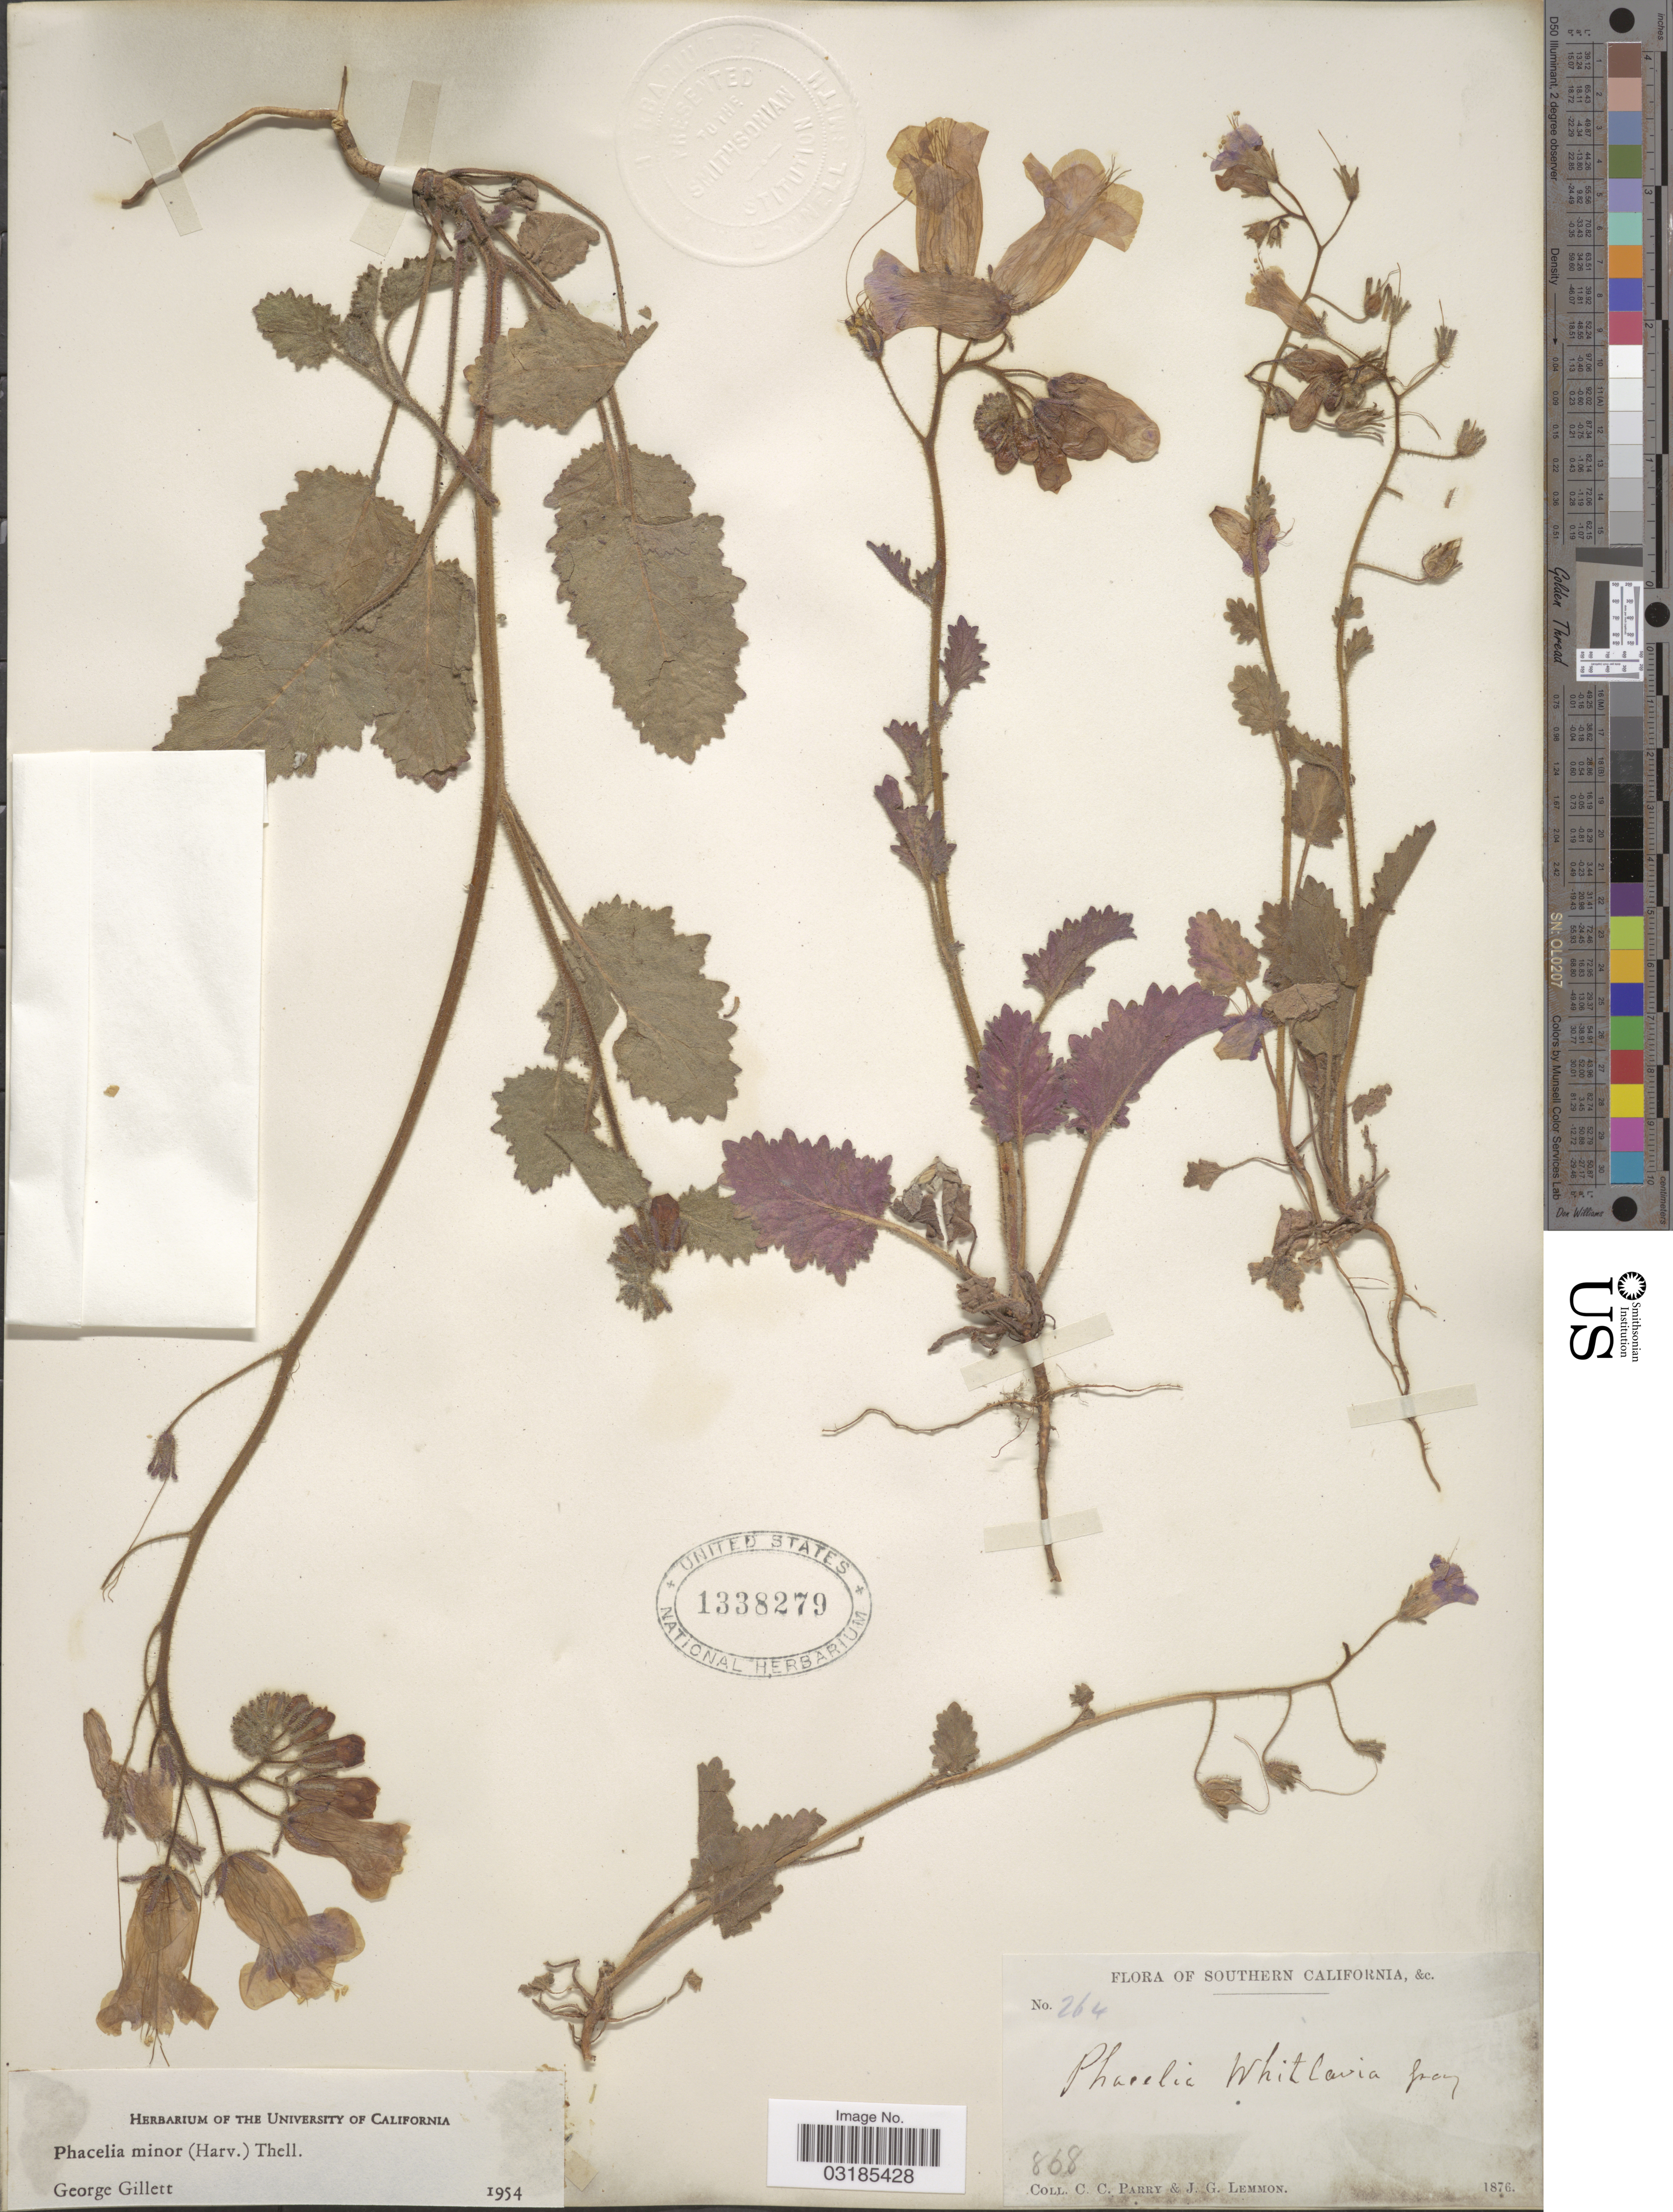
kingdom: Plantae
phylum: Tracheophyta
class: Magnoliopsida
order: Boraginales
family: Hydrophyllaceae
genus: Phacelia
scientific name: Phacelia minor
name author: (Harv.) Thell.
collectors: C. C. Parry & J. Lemmon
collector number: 264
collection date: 1876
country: United States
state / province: California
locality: Southern California.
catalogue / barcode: US 1338279